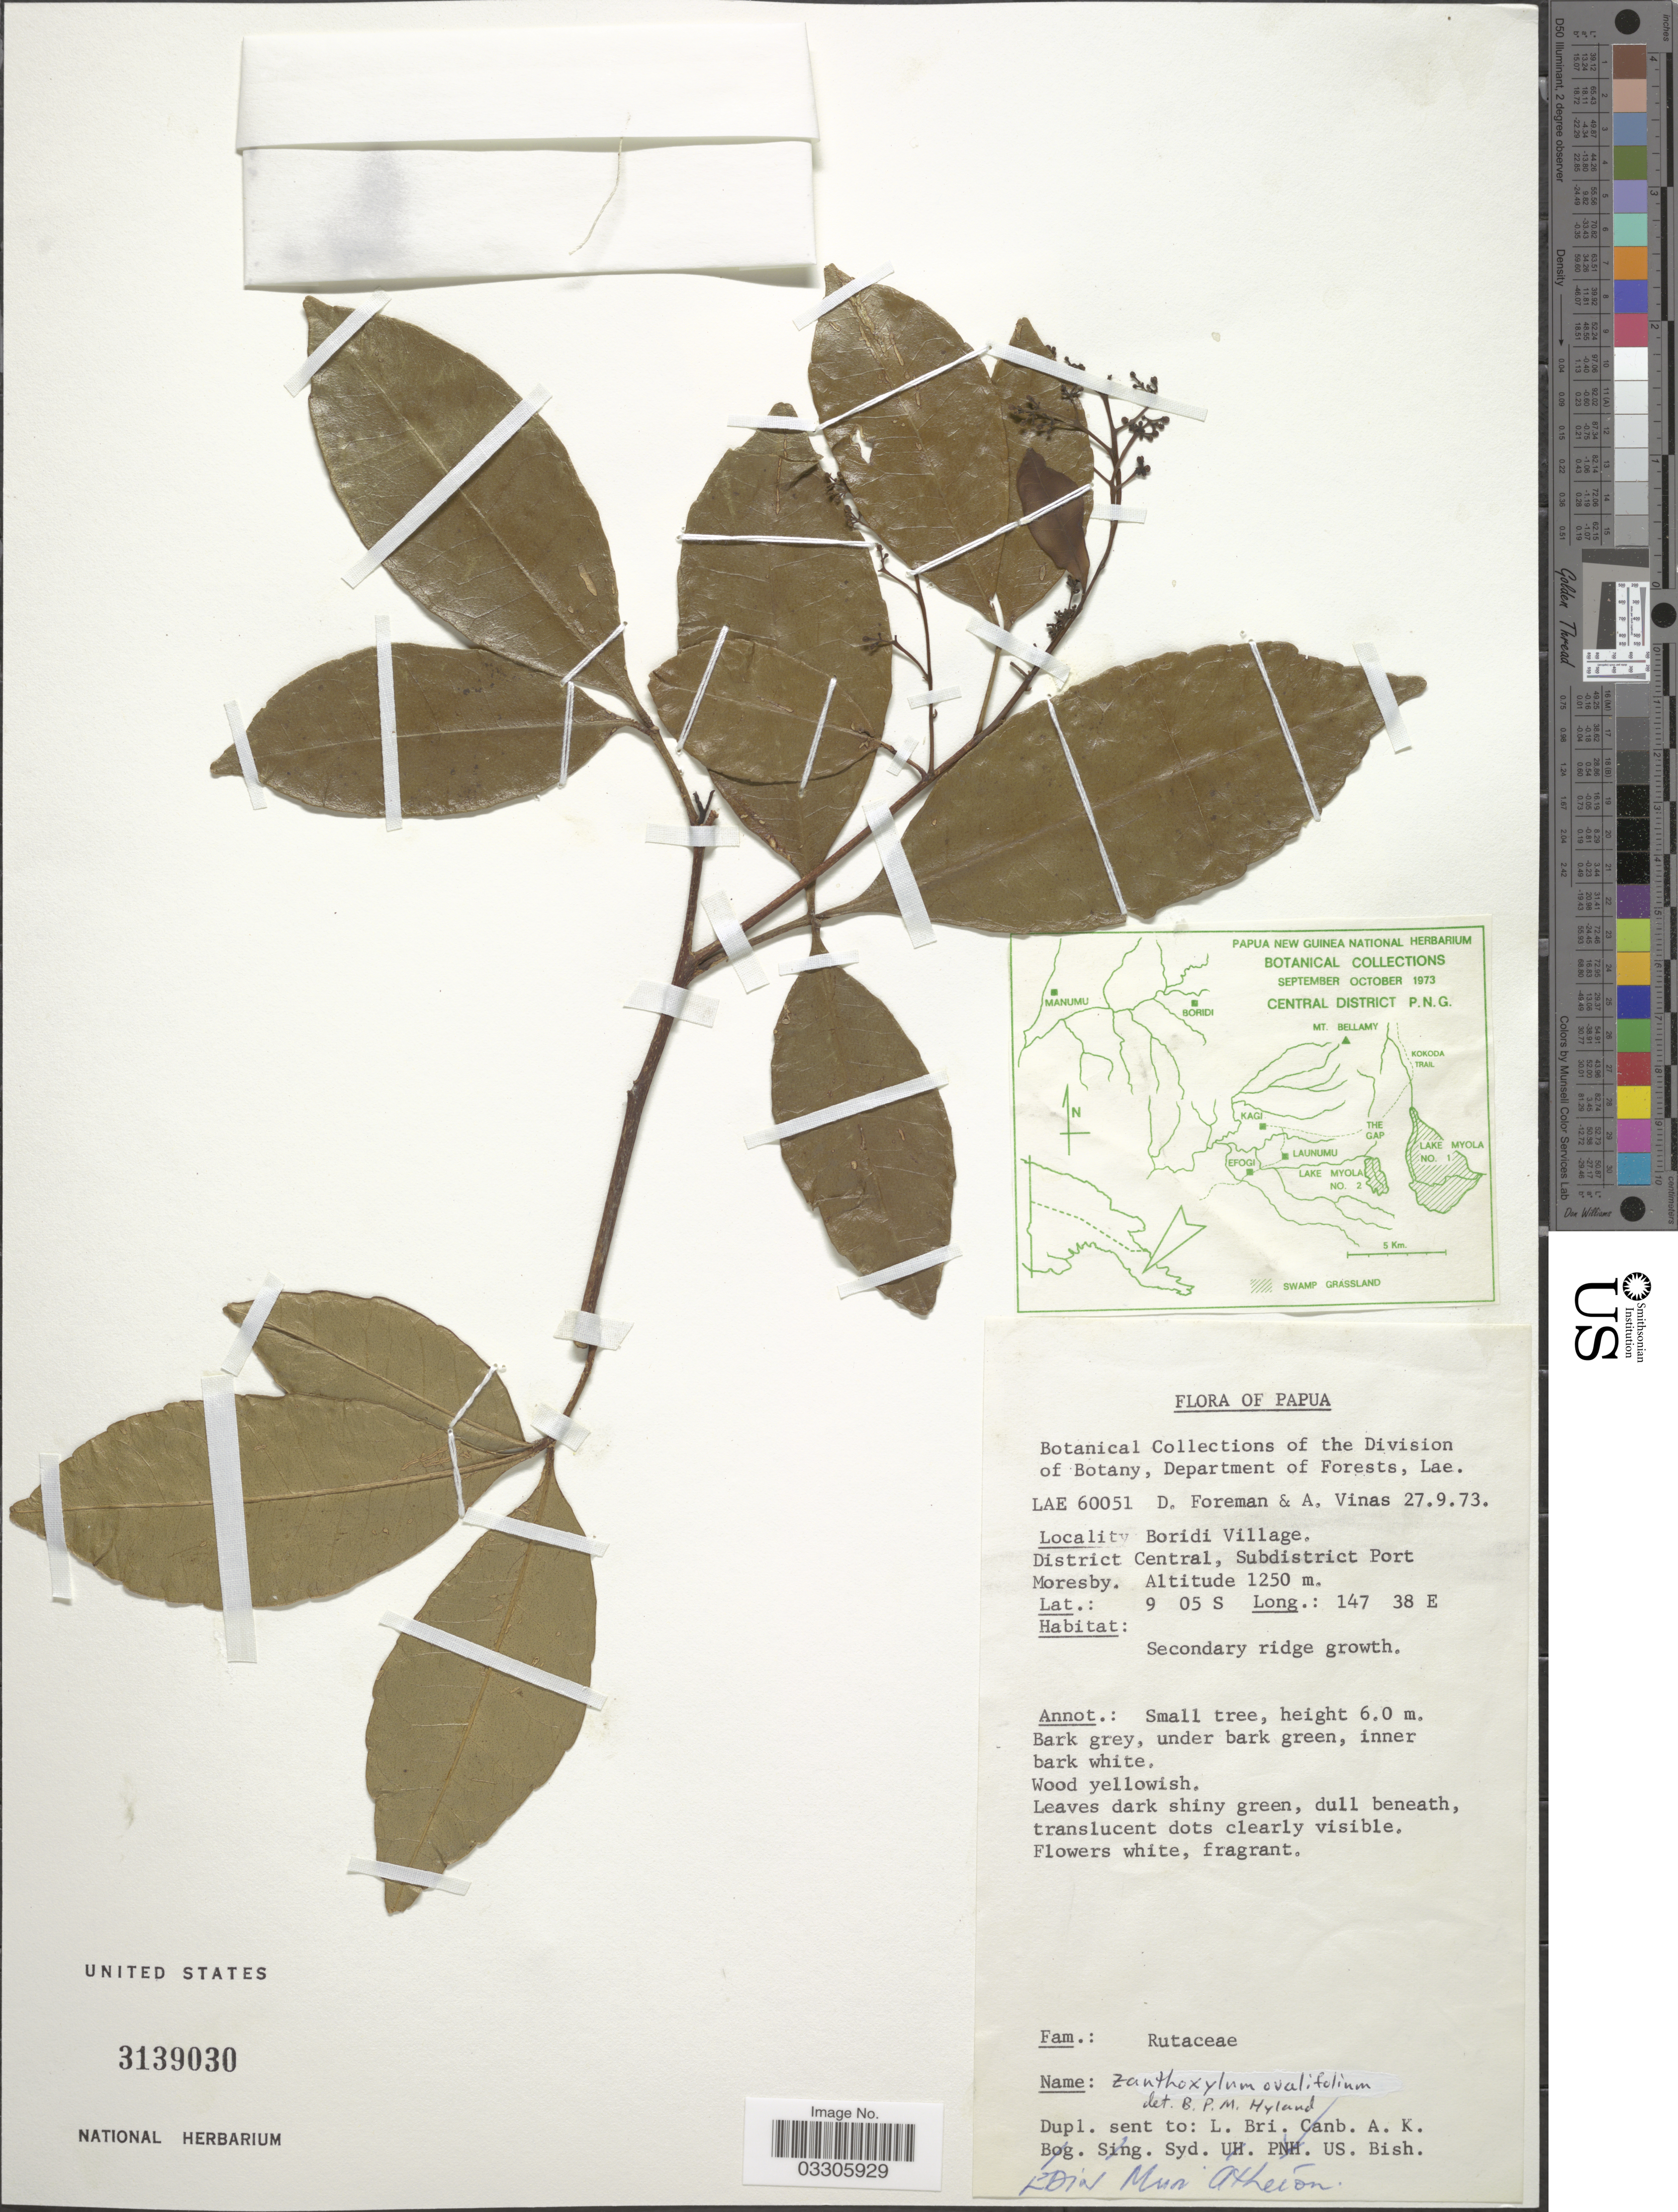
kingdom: Plantae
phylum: Tracheophyta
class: Magnoliopsida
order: Sapindales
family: Rutaceae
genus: Zanthoxylum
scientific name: Zanthoxylum ovalifolium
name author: Wight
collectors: D. Foreman & A. Vinas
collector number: LAE60051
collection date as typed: Transcribed d/m/y: 27/9/73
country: Papua New Guinea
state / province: Central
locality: Papua, Boridi Village, District Central, Subdistrict Port Moresby.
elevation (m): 1250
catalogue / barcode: US 3139030